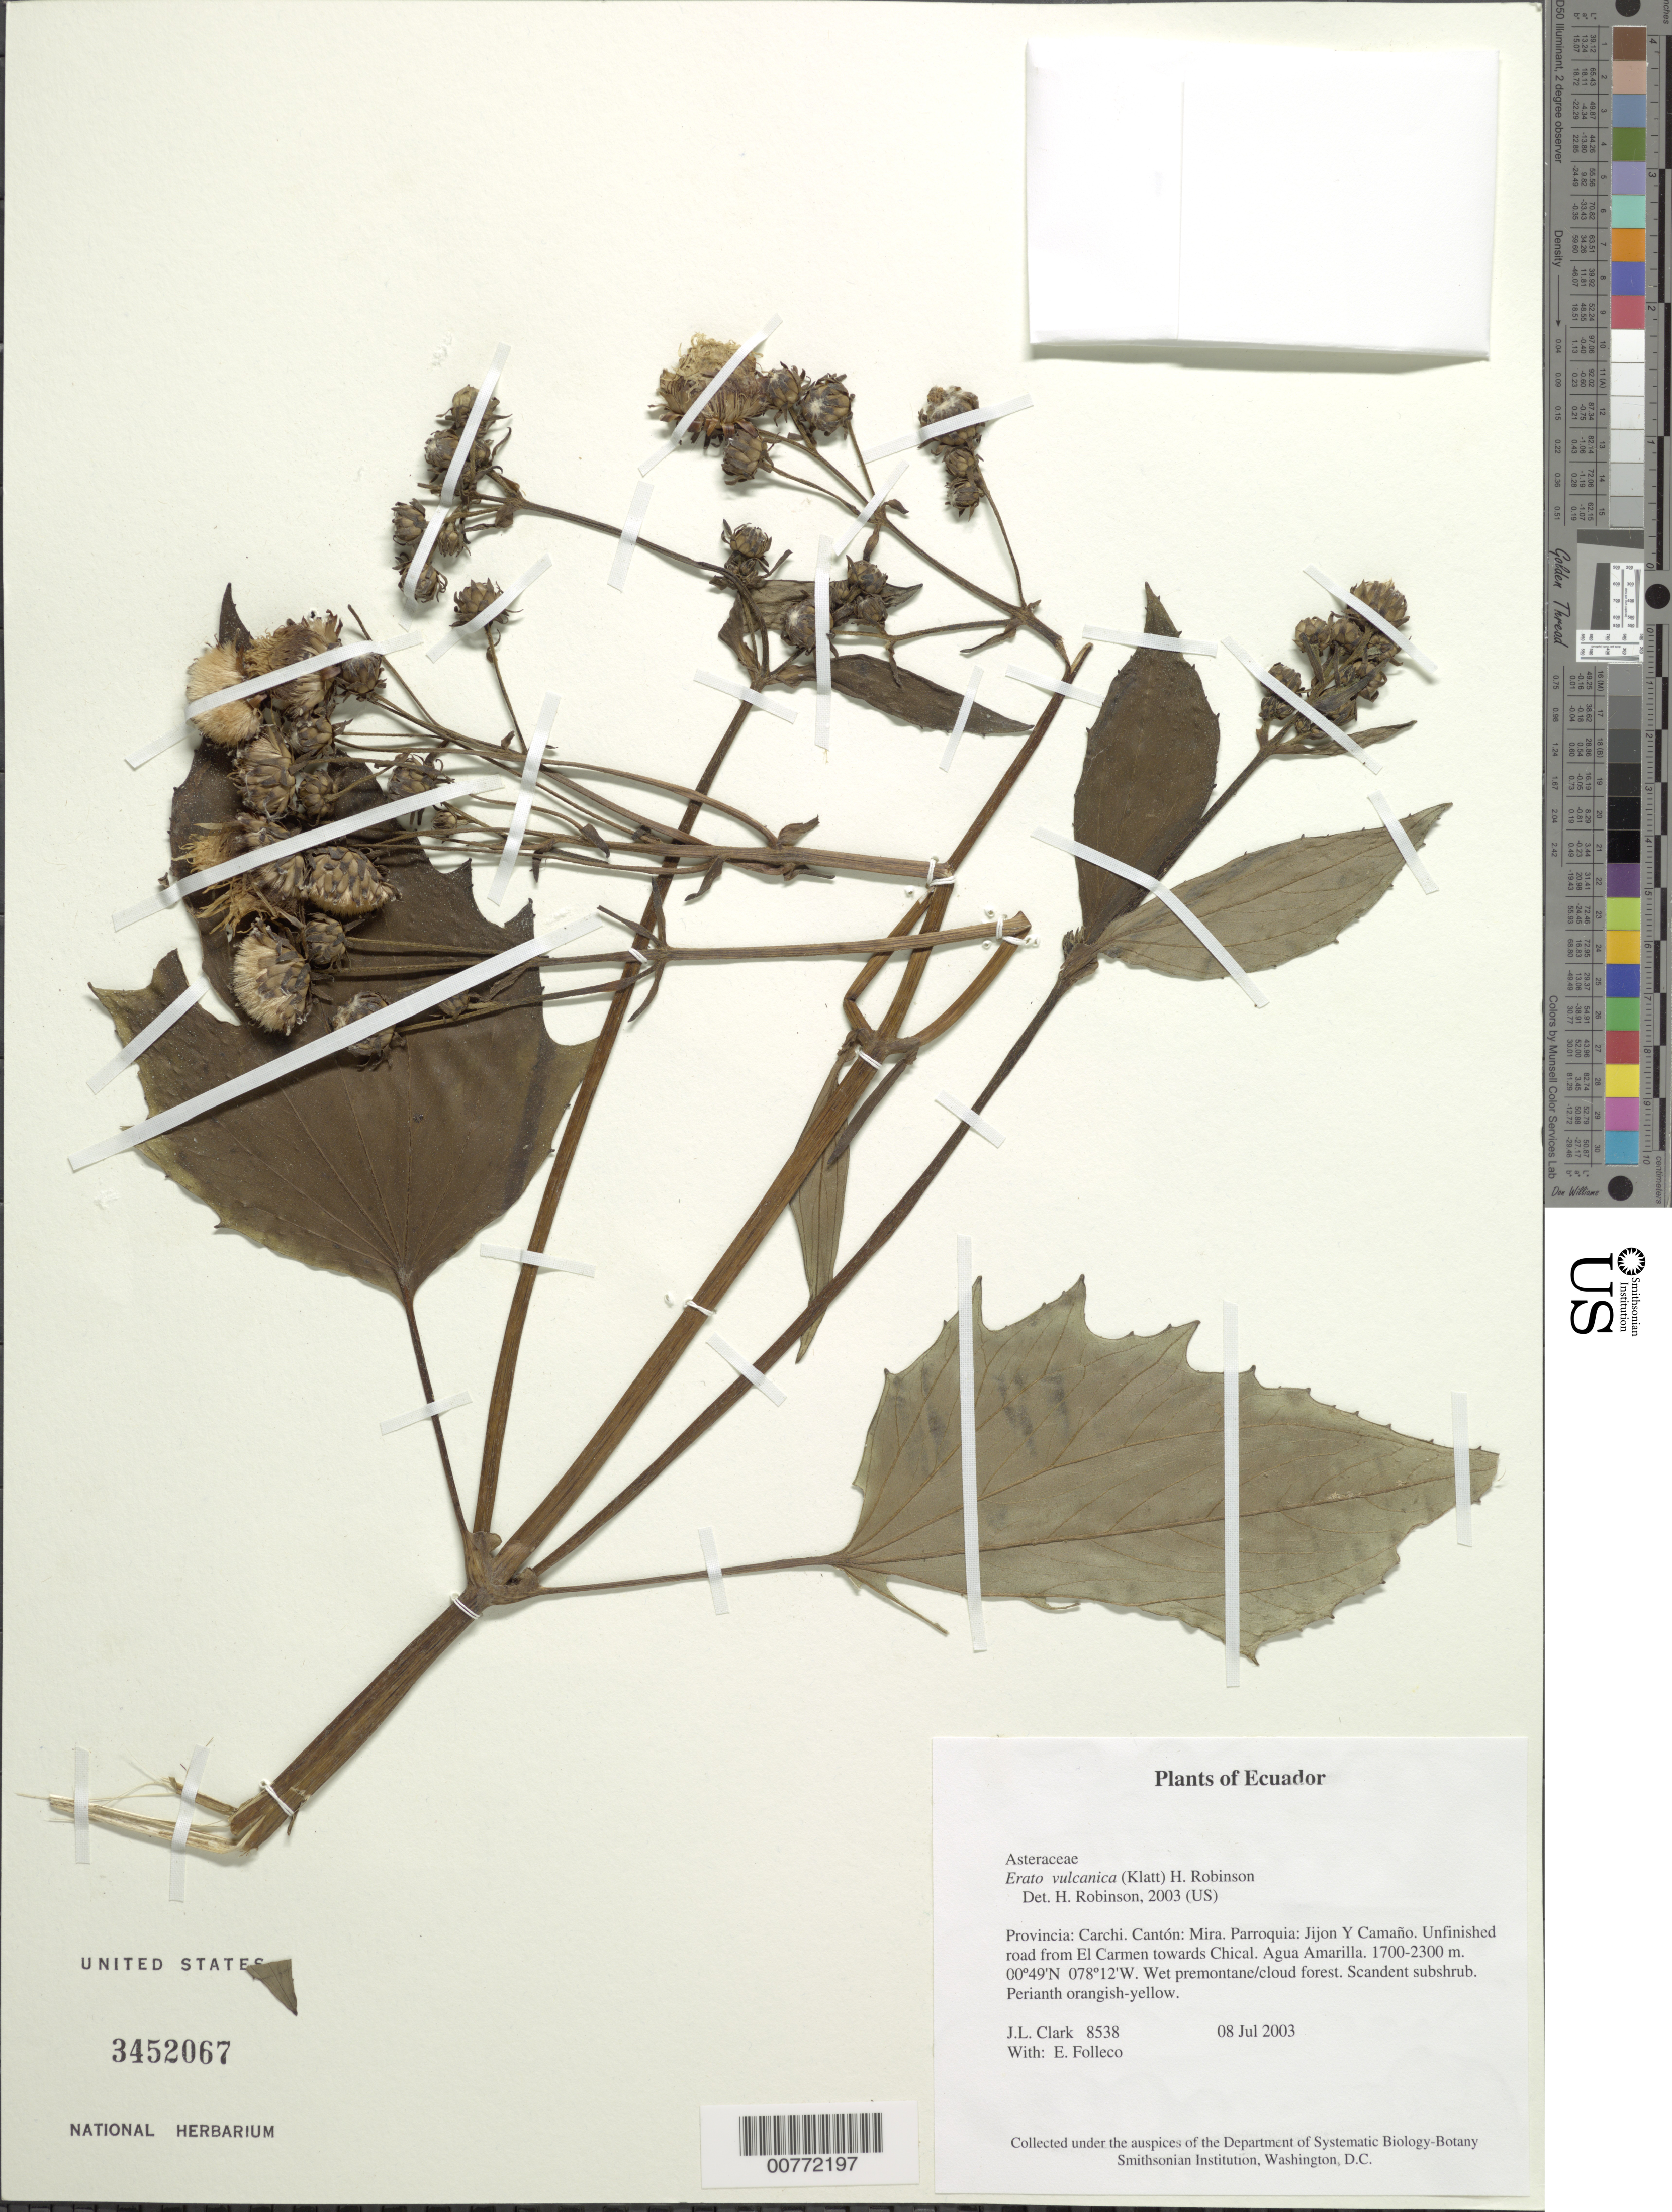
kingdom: Plantae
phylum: Tracheophyta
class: Magnoliopsida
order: Asterales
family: Asteraceae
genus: Erato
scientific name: Erato vulcanica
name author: (Klatt) H. Rob.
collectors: J. L. Clark & E. Folleco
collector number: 8538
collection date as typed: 8 July 2003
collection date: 2003-07-08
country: Ecuador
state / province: Carchi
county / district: Cantón Mira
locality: Parroquia: Jijon Y Camaño; Unfinished road from El Carmen towards Chical. Agua Amarilla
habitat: Wet premontane cloud forest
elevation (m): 1700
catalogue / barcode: US 3452067